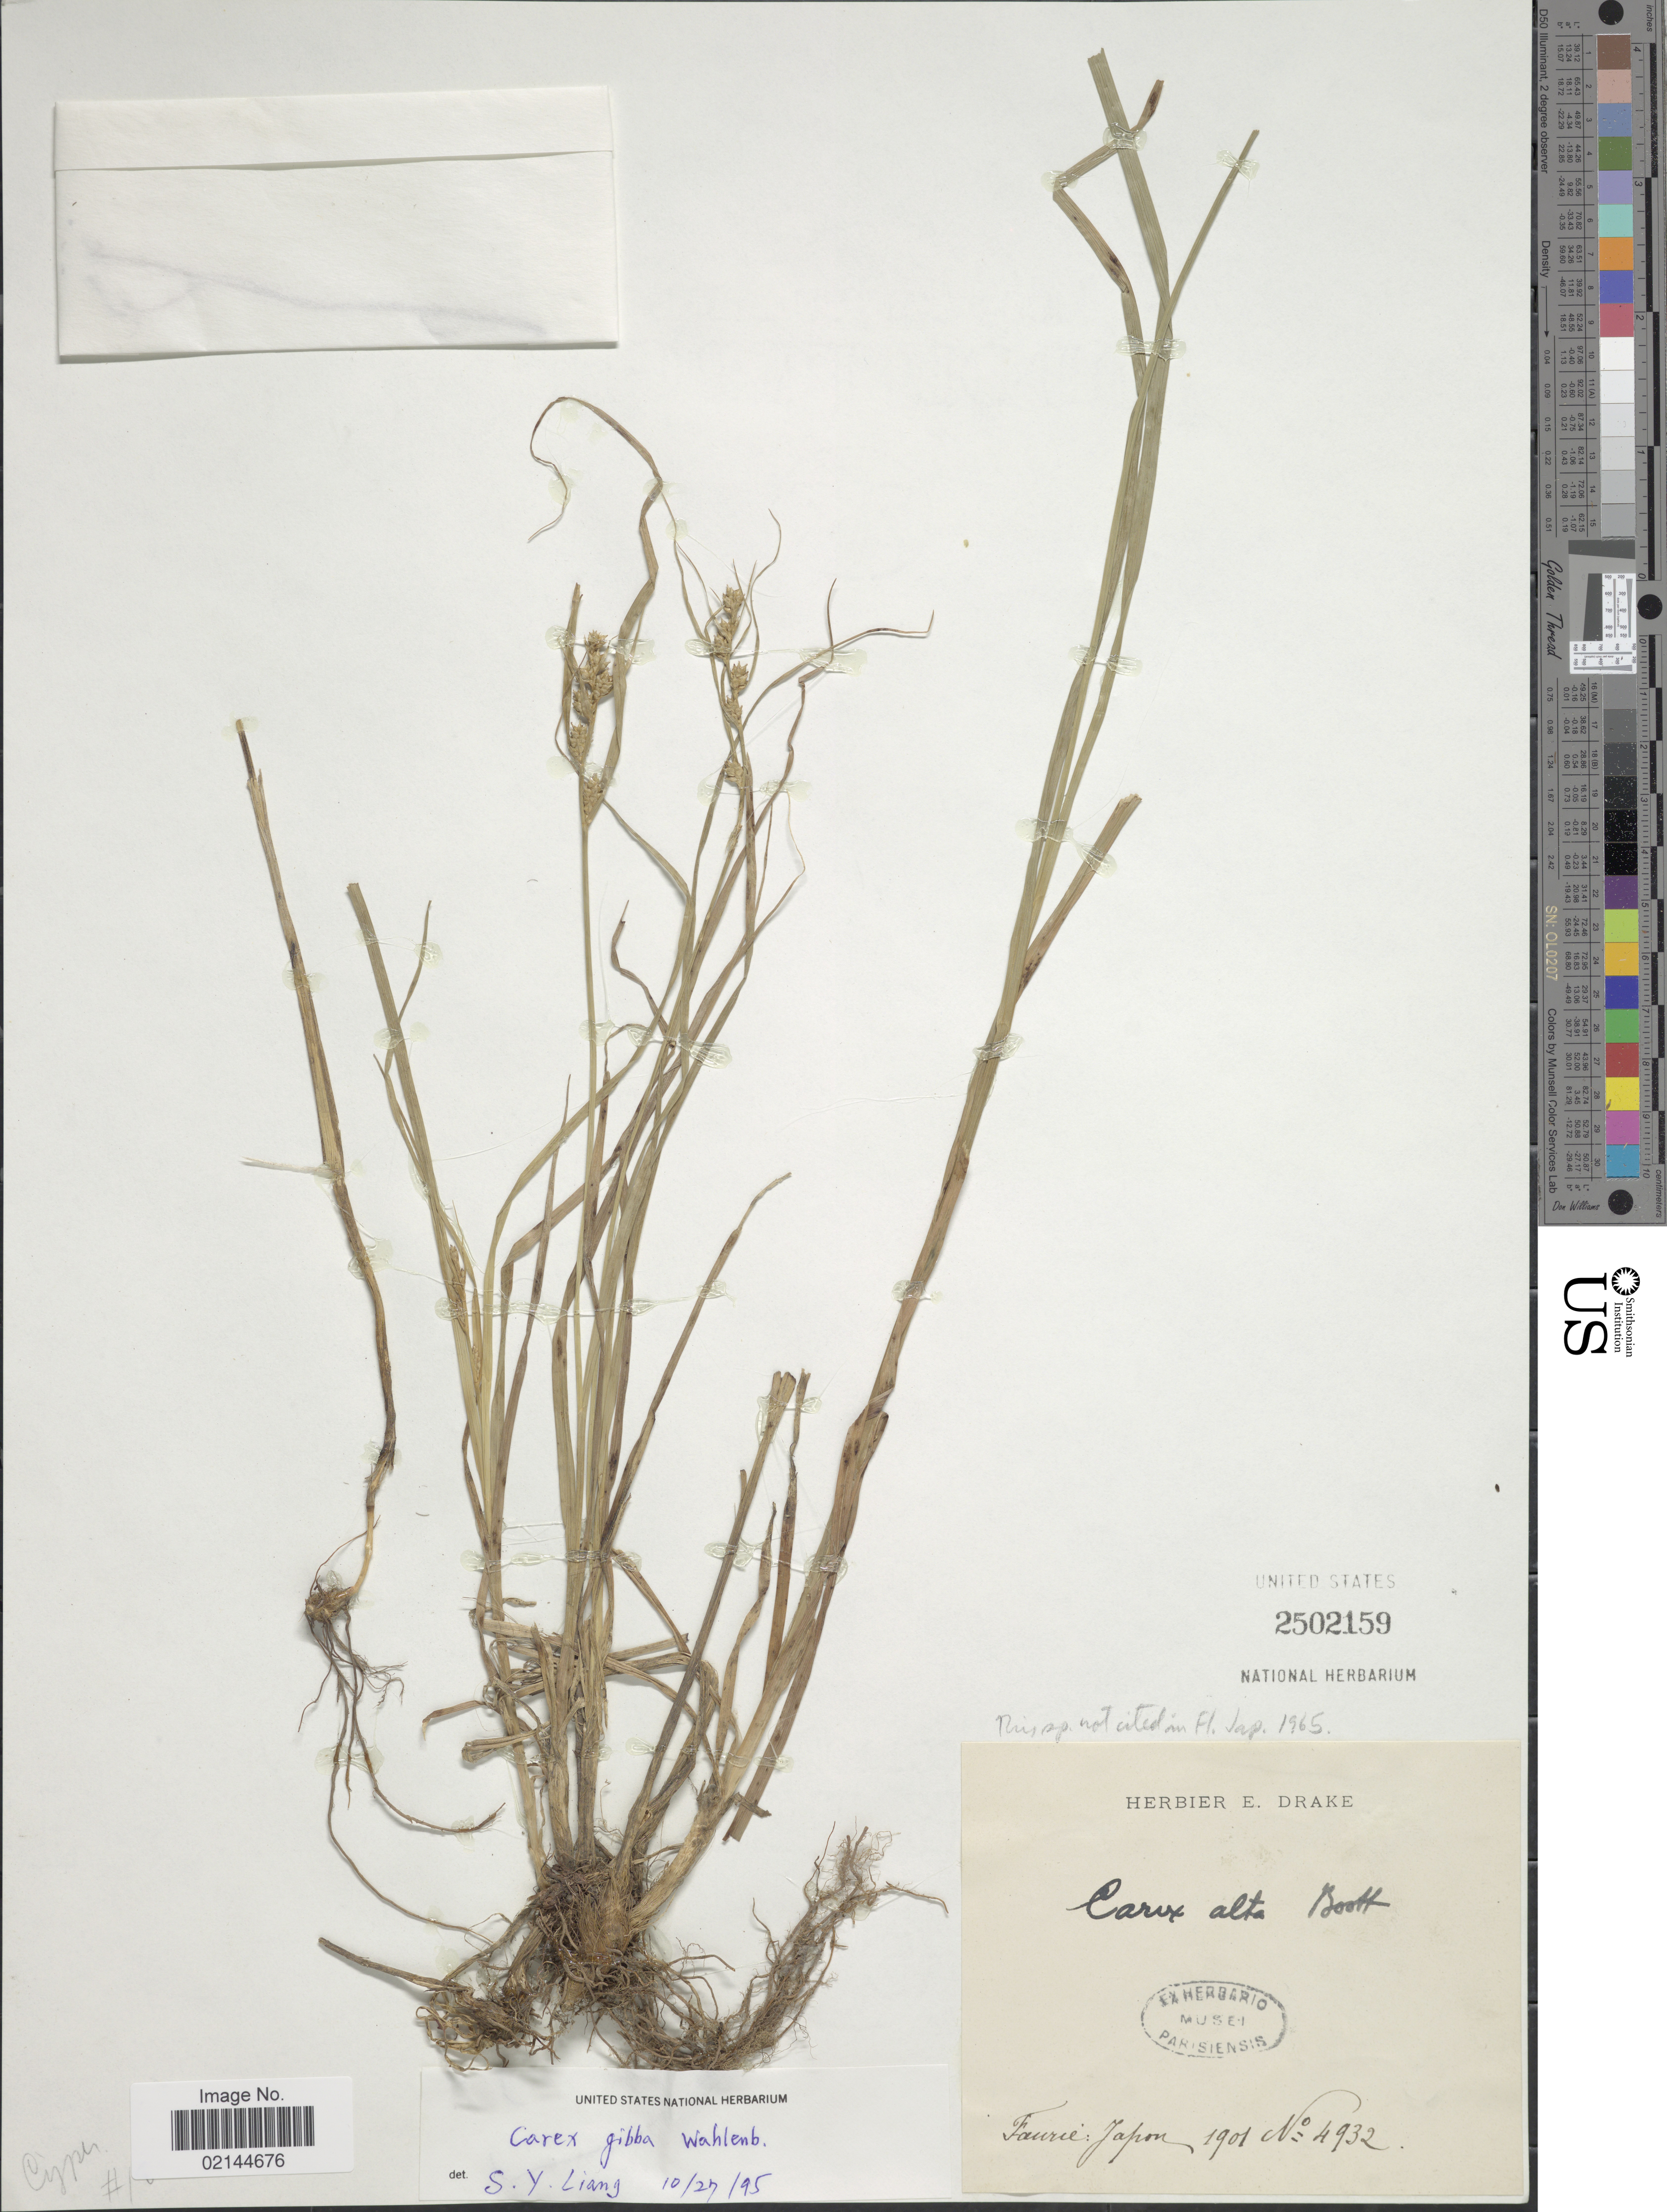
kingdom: Plantae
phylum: Tracheophyta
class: Liliopsida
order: Poales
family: Cyperaceae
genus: Carex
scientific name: Carex gibba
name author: Wahlenb.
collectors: -. Faurie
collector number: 4932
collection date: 1901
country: Japan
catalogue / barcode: US 2502159